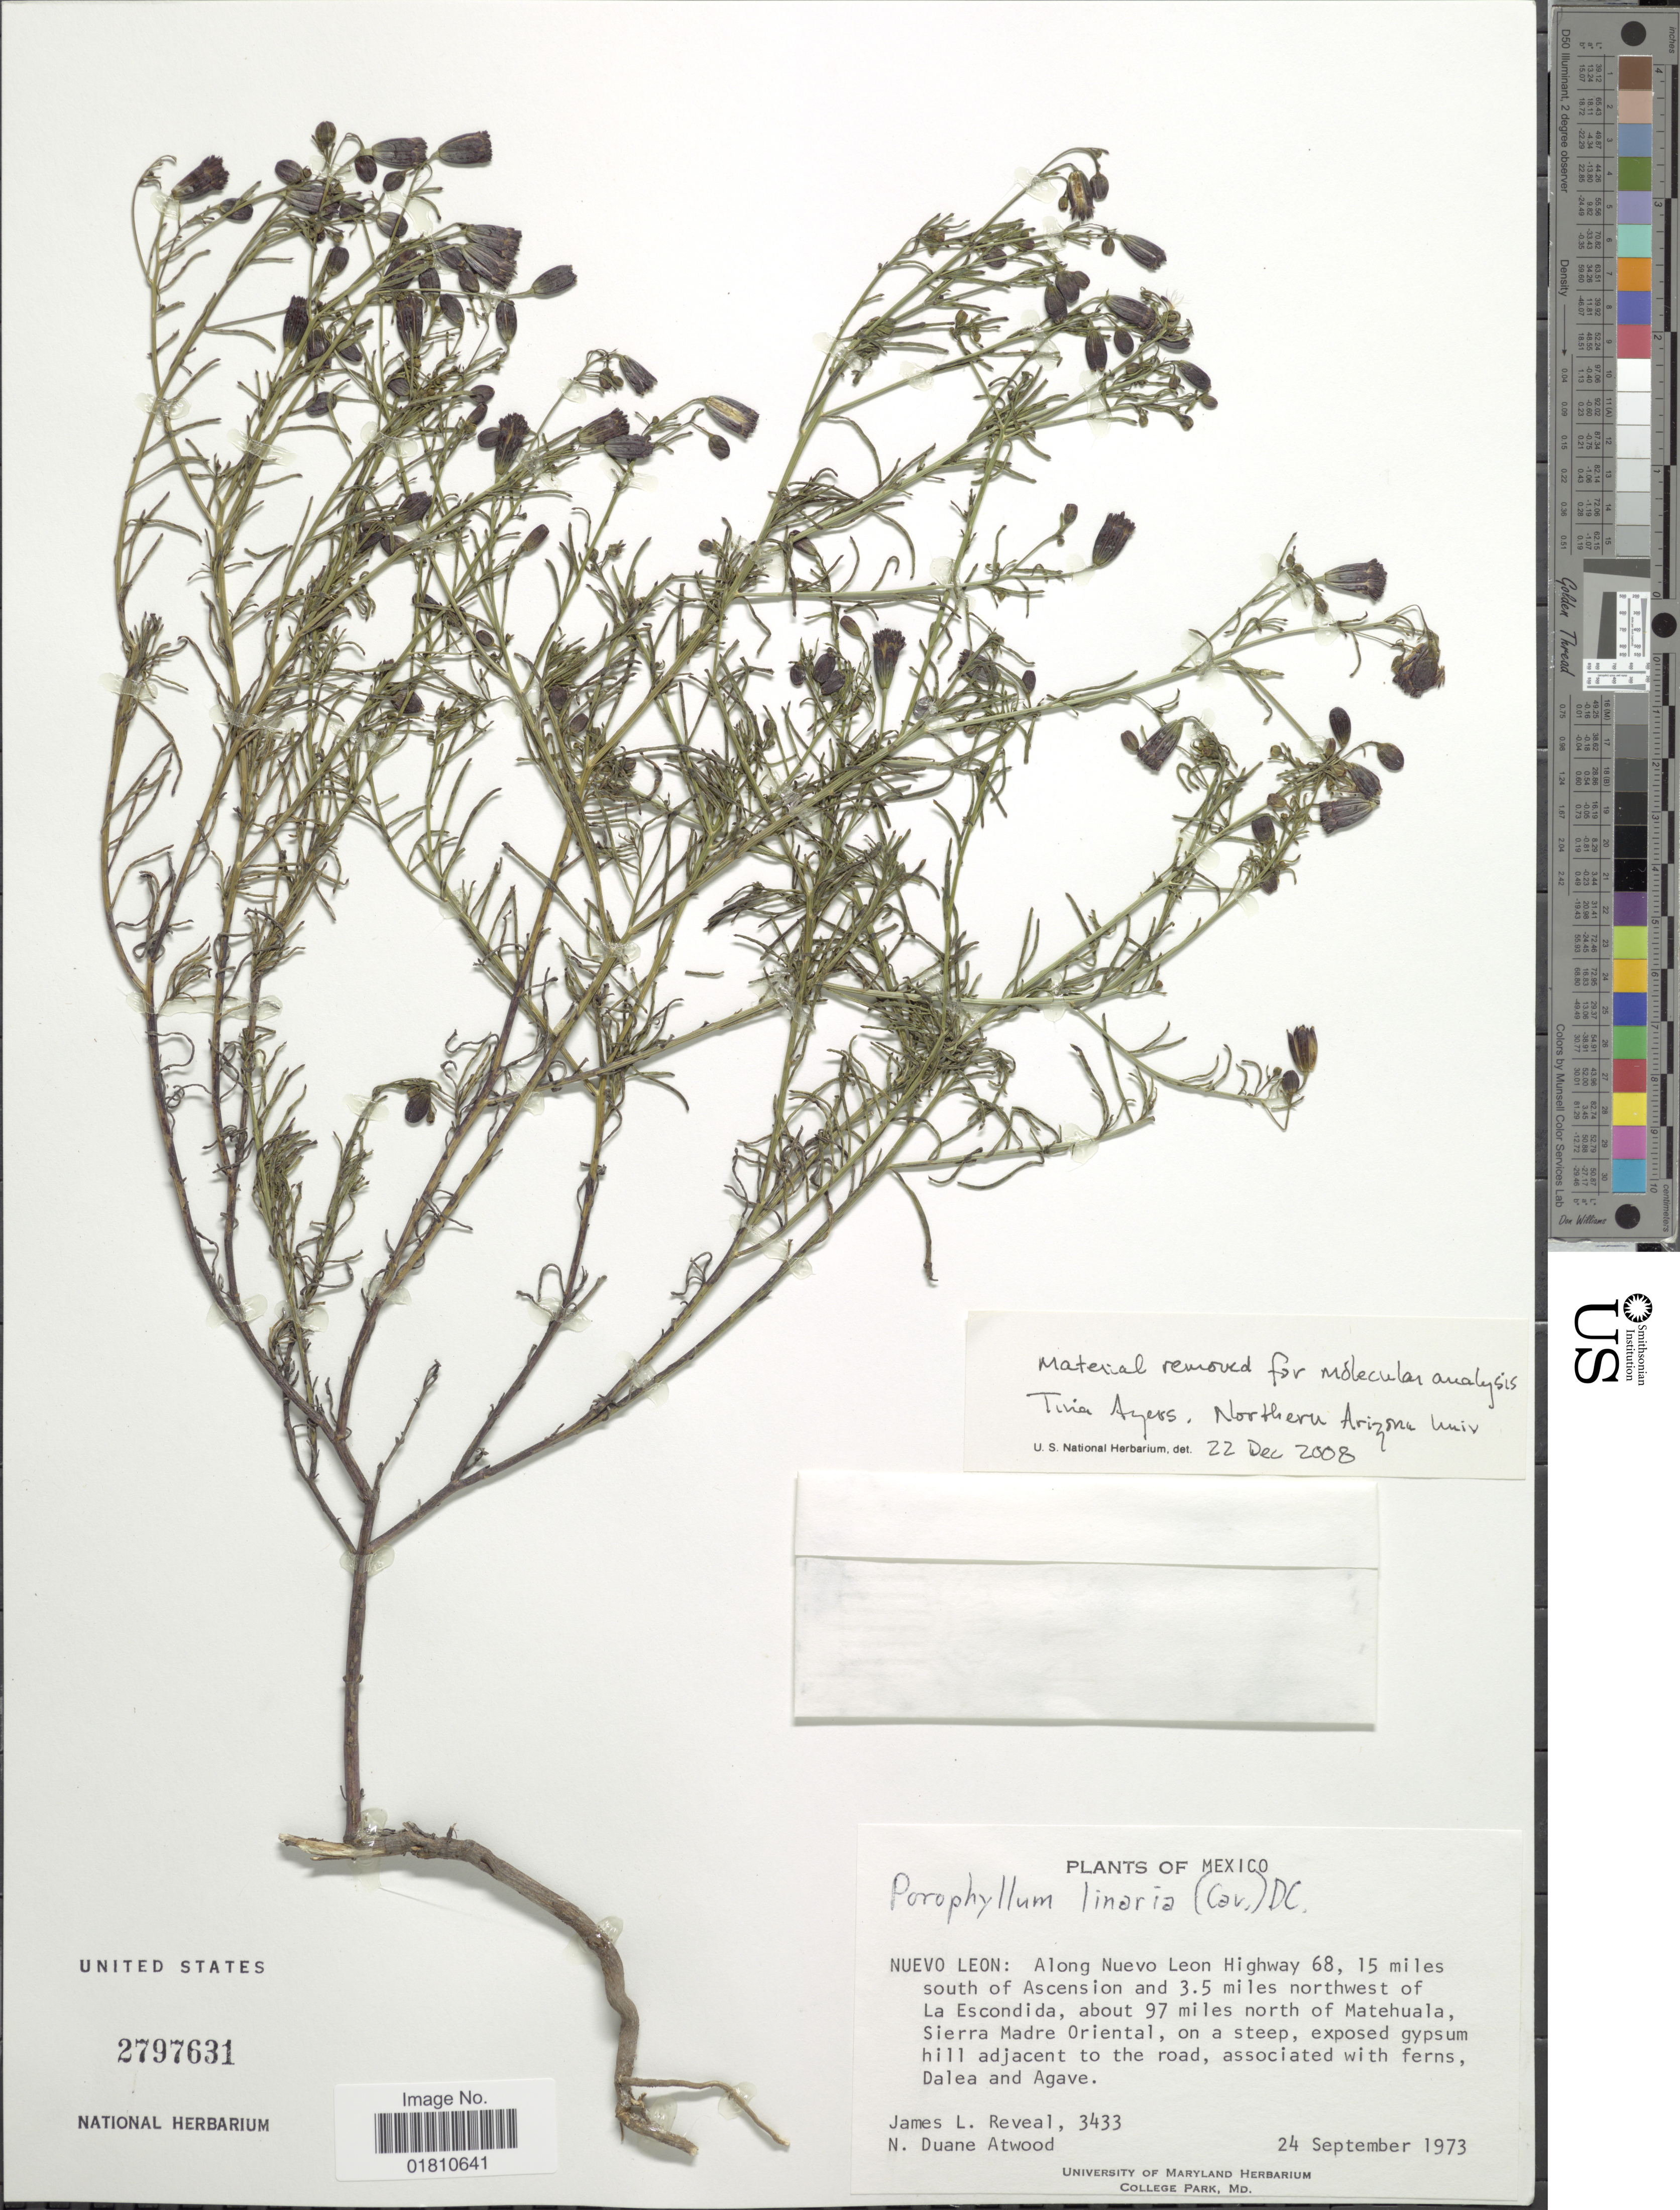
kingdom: Plantae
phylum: Tracheophyta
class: Magnoliopsida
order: Asterales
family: Asteraceae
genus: Porophyllum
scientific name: Porophyllum linaria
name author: (Cav.) DC.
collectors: J. L. Reveal & N. Atwood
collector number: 3433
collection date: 1973-09-24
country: Mexico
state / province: Nuevo León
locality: Along Nuevo Leon Highway 68, 15 miles south of Ascension and 3.5 miles northwest of La Escondia, about 97 miles north of Matehuala, Sierra Madre Oriental, on a steep, exposed gypsum hill adjacent to the road.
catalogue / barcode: US 2797631